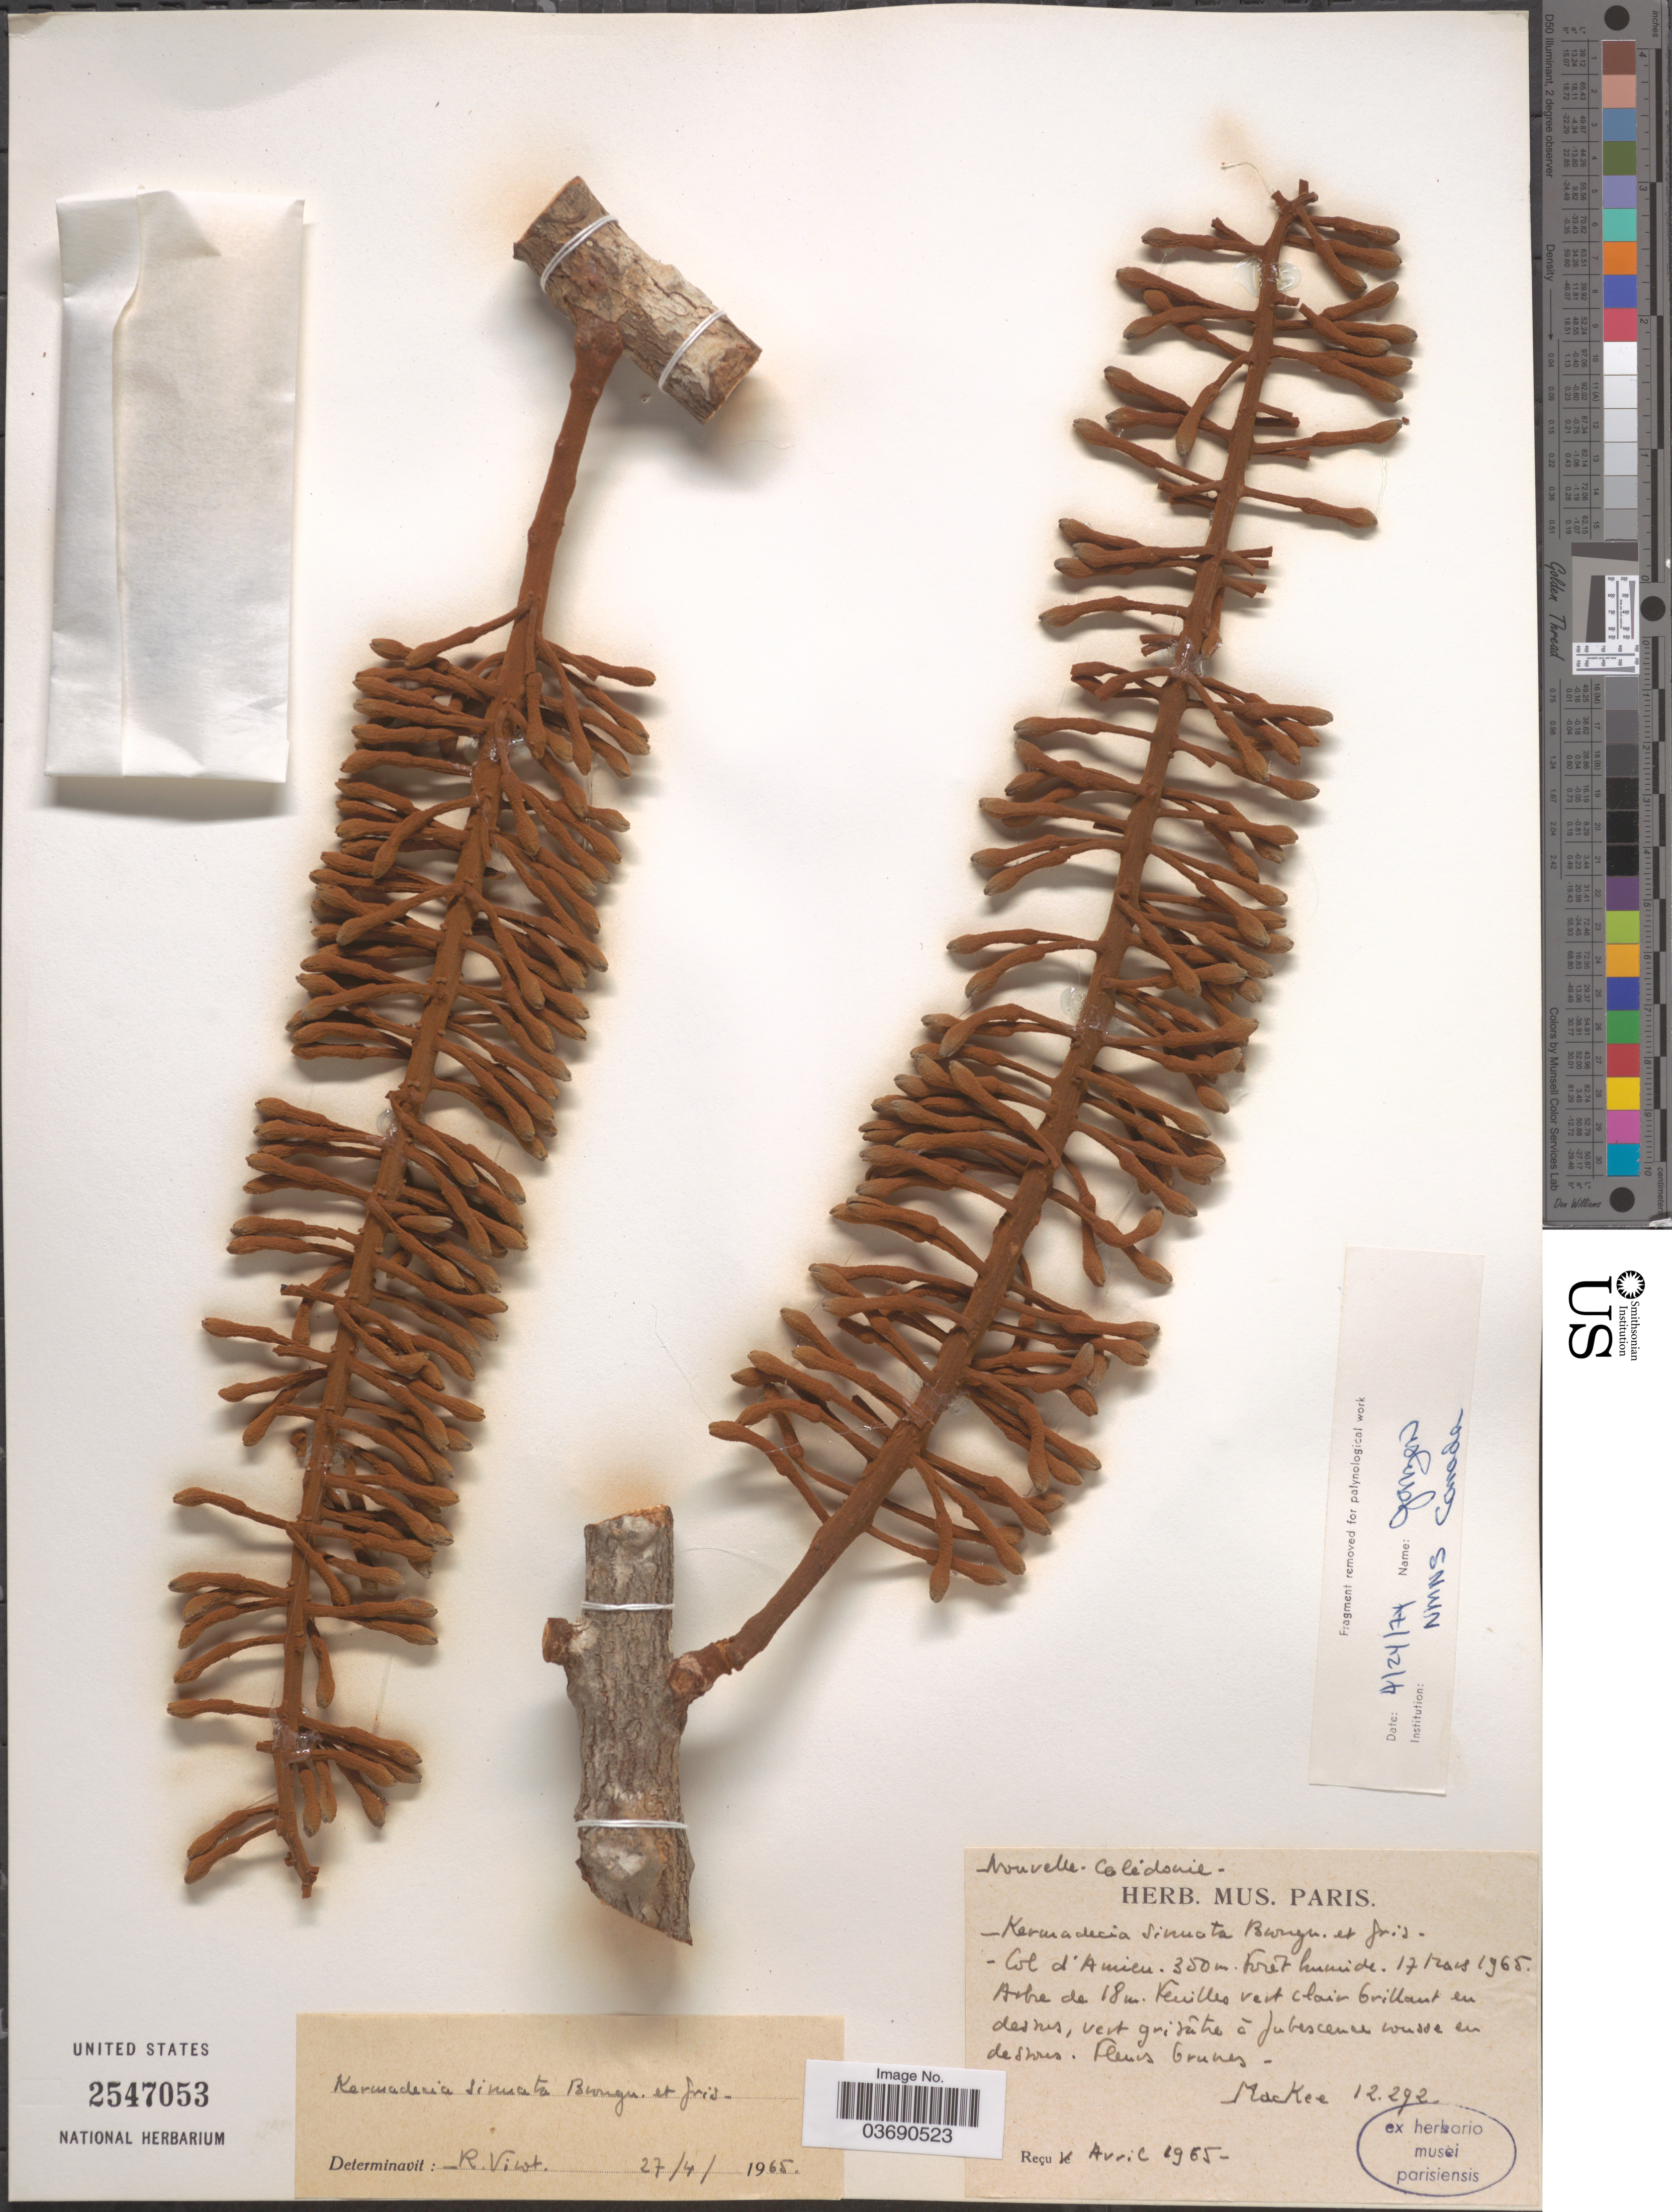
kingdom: Plantae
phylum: Tracheophyta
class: Magnoliopsida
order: Proteales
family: Proteaceae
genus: Kermadecia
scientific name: Kermadecia sinuata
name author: Brongn. & Gris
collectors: MacKee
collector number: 12292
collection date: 1965-03-17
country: New Caledonia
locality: Col d' Amieu.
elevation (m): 350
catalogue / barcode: US 2547053